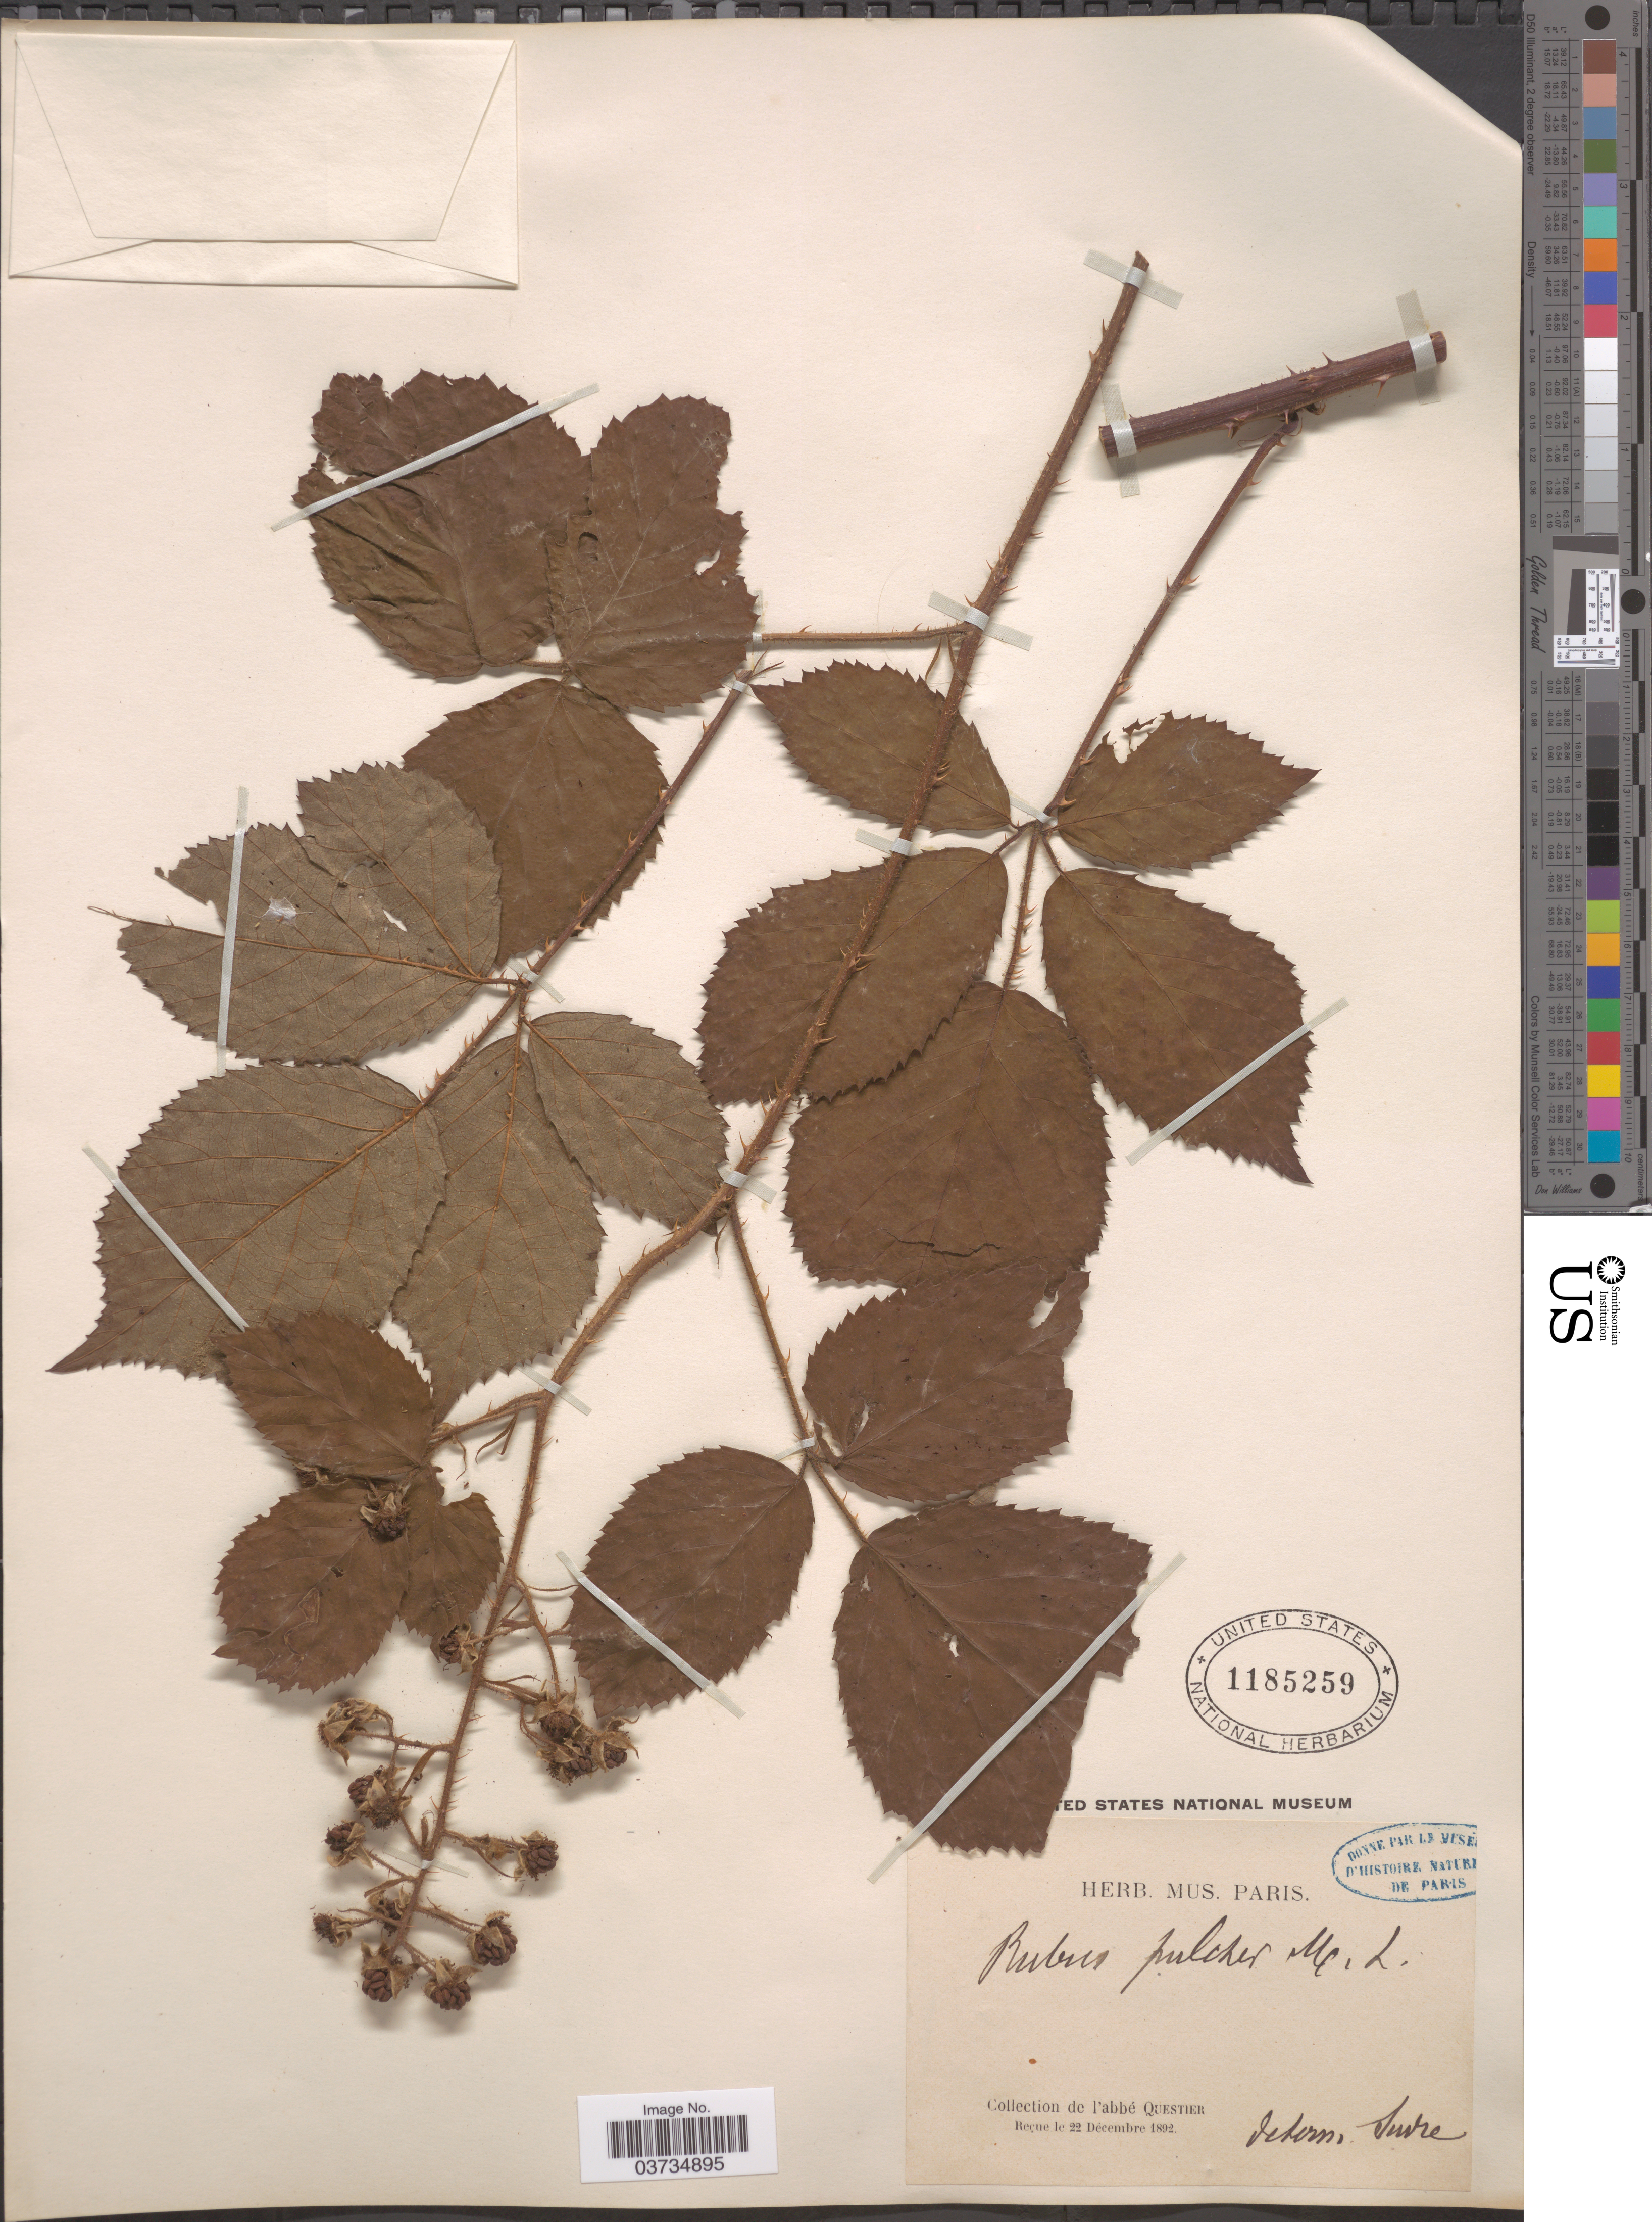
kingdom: Plantae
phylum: Tracheophyta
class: Magnoliopsida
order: Rosales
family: Rosaceae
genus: Rubus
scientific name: Rubus pulcher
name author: P.J. Müll. & Lefèvre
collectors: A. Questier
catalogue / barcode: US 1185259